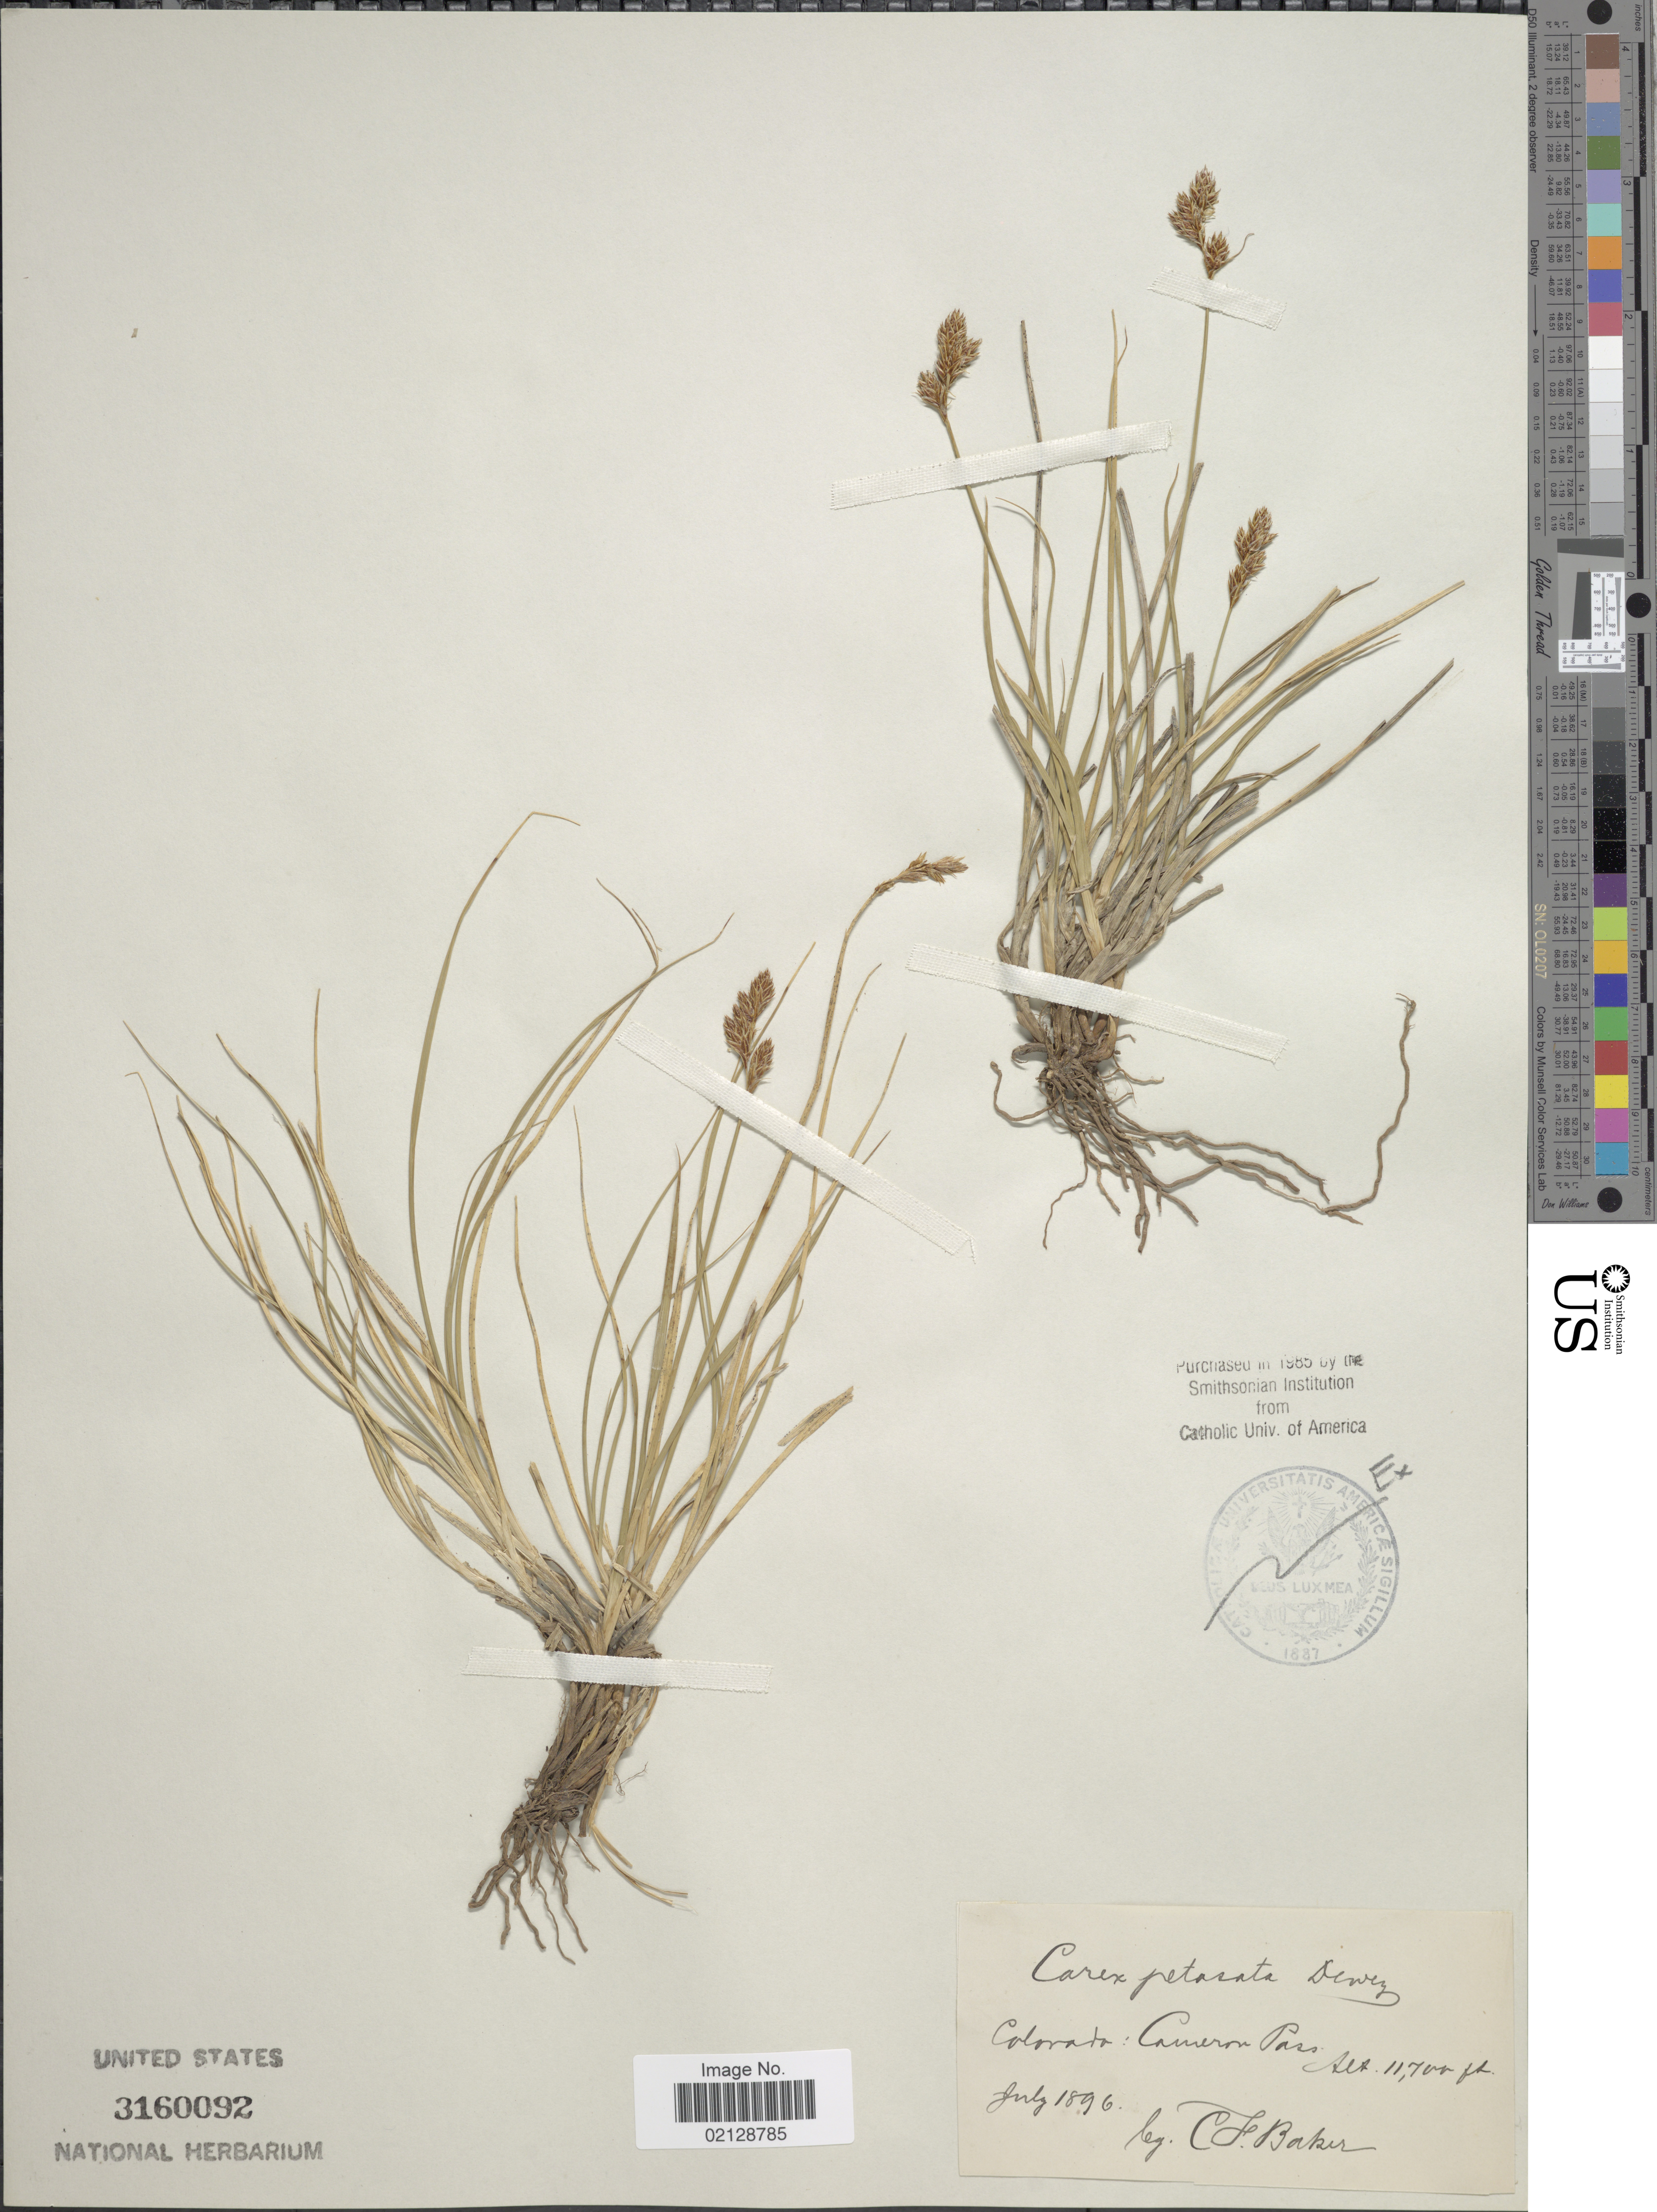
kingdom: Plantae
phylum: Tracheophyta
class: Liliopsida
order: Poales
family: Cyperaceae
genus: Carex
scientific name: Carex petasata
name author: Dewey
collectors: C. F. Baker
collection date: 1896-07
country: United States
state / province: Colorado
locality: Colorado: Cameron Pass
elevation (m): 3566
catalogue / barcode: US 3160092